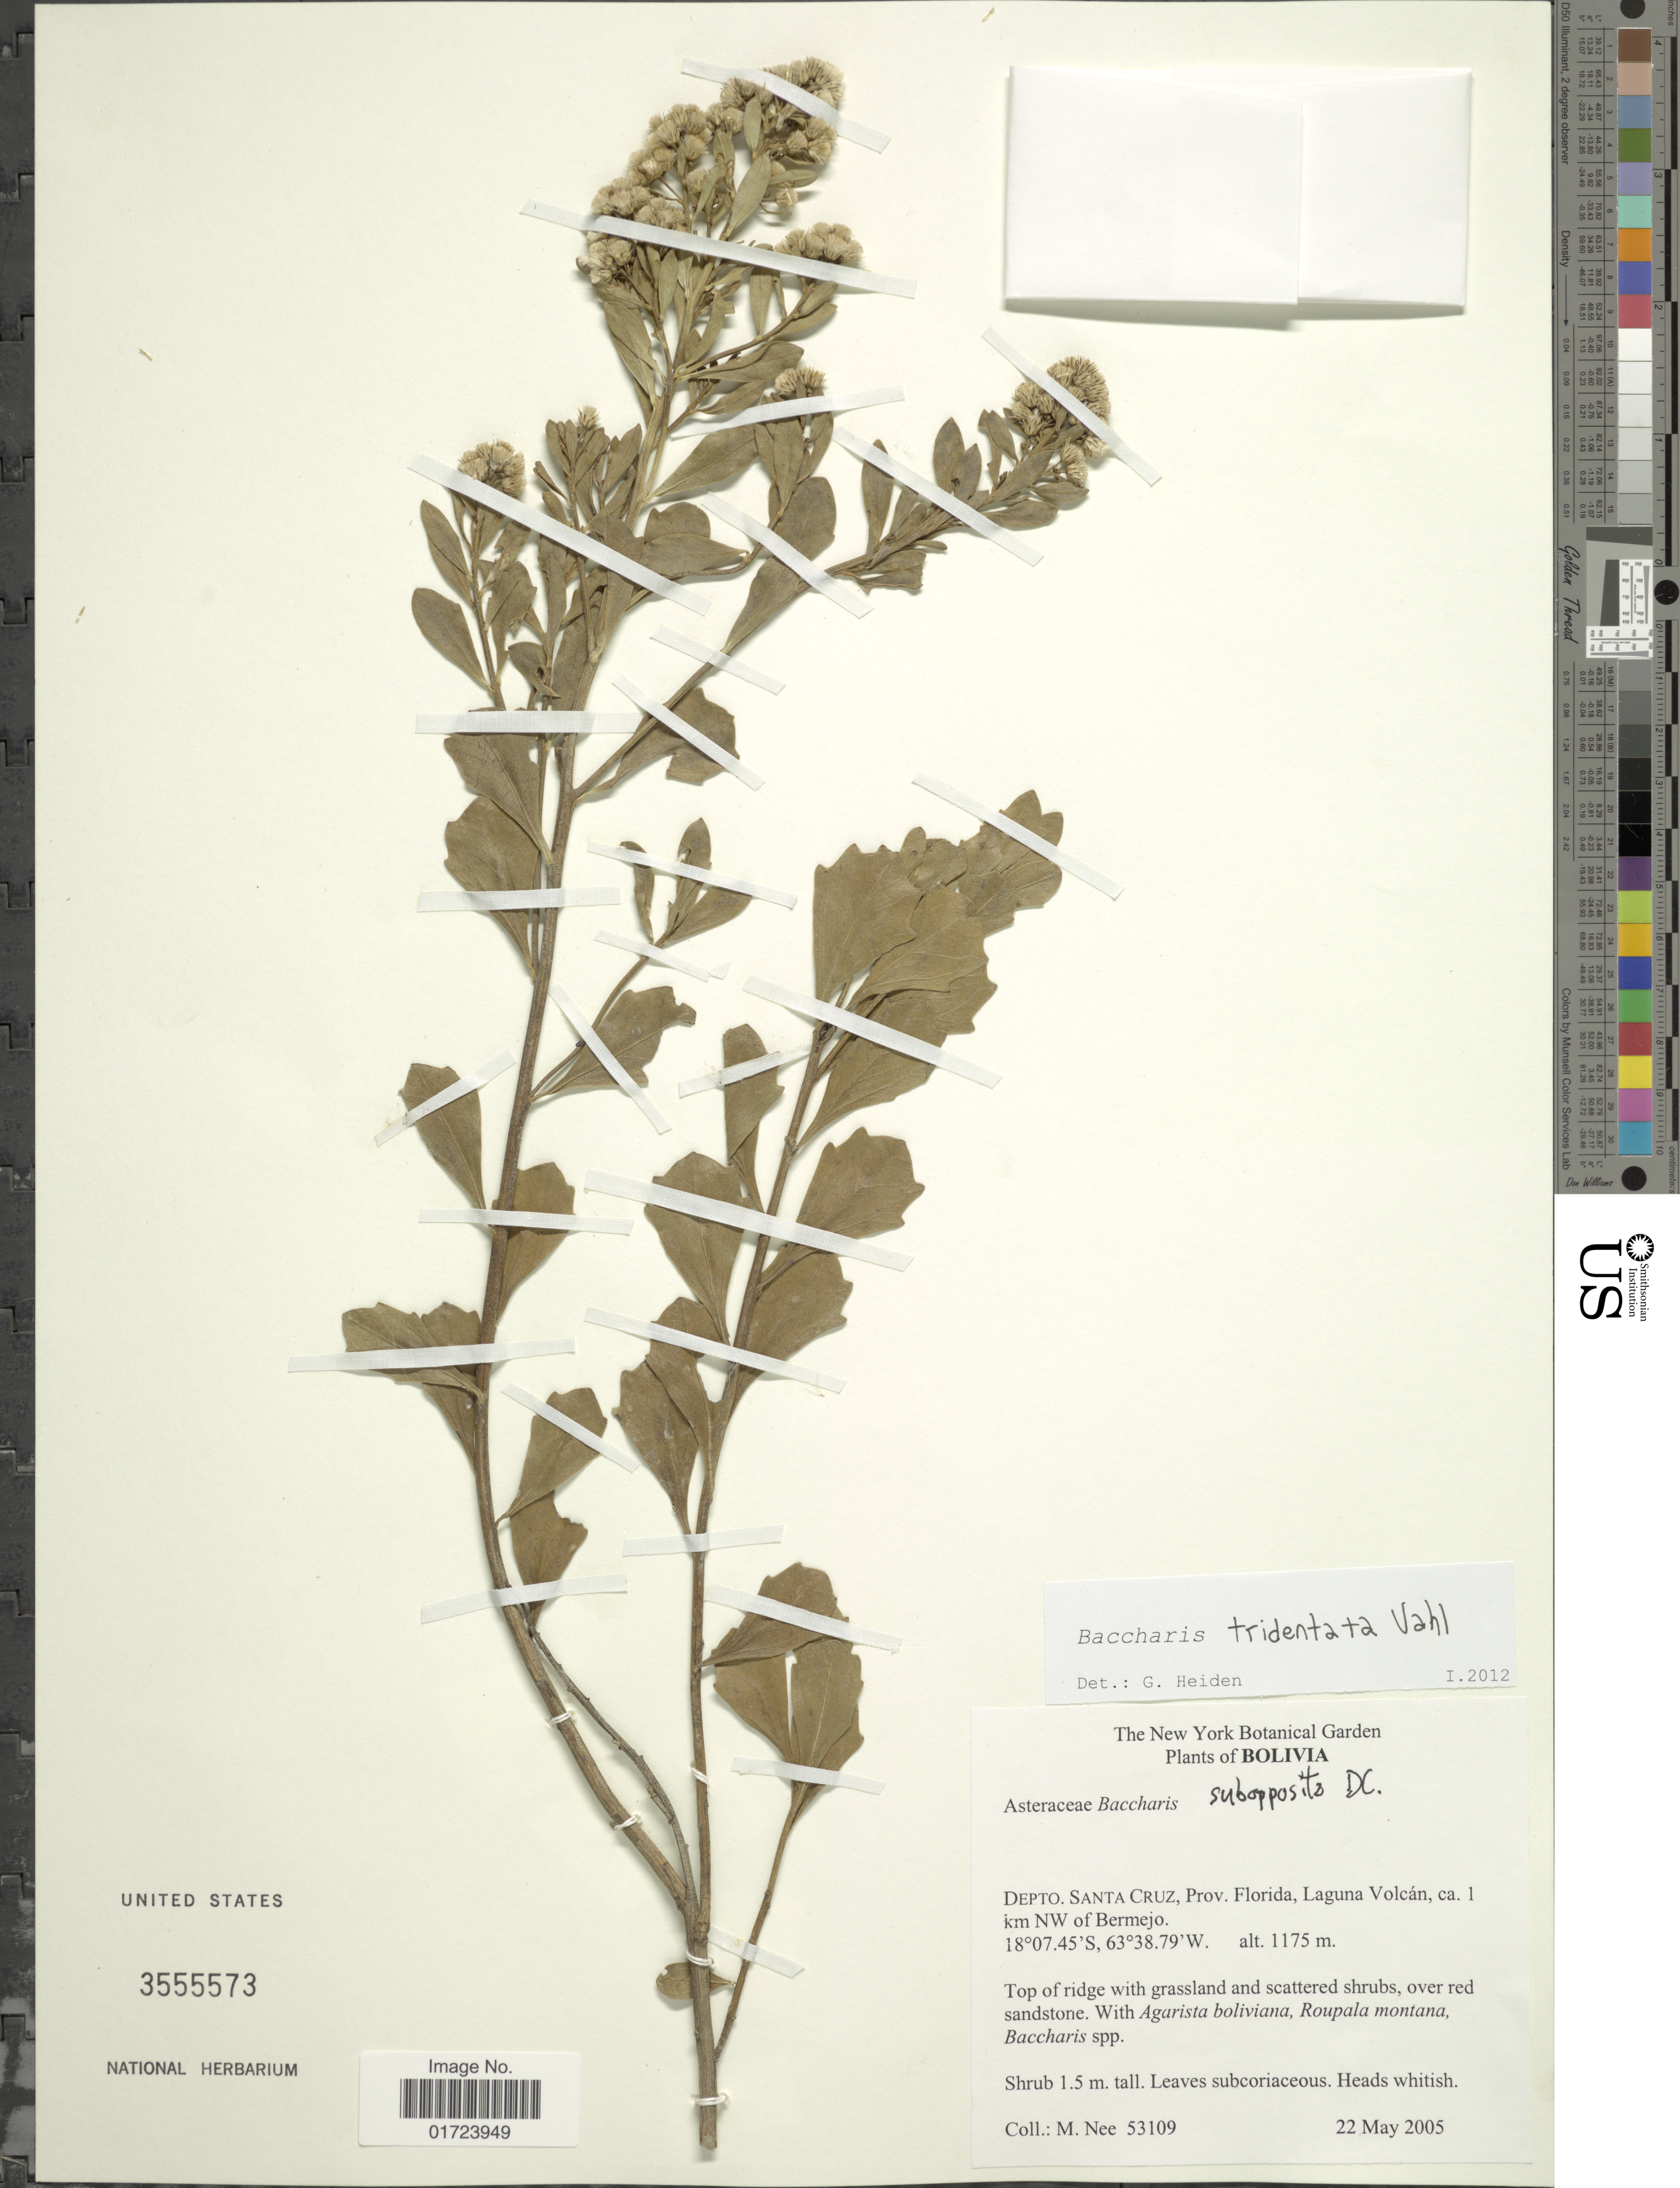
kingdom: Plantae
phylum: Tracheophyta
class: Magnoliopsida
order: Asterales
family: Asteraceae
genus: Baccharis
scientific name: Baccharis tridentata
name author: Vahl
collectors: M. Nee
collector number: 53109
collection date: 2005-05-22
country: Bolivia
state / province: Santa Cruz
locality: Depto. Santa Cruz, Prov. Florida, Laguna Volcan, ca. 1 km NW of Bermejo.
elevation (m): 1175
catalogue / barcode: US 3555573